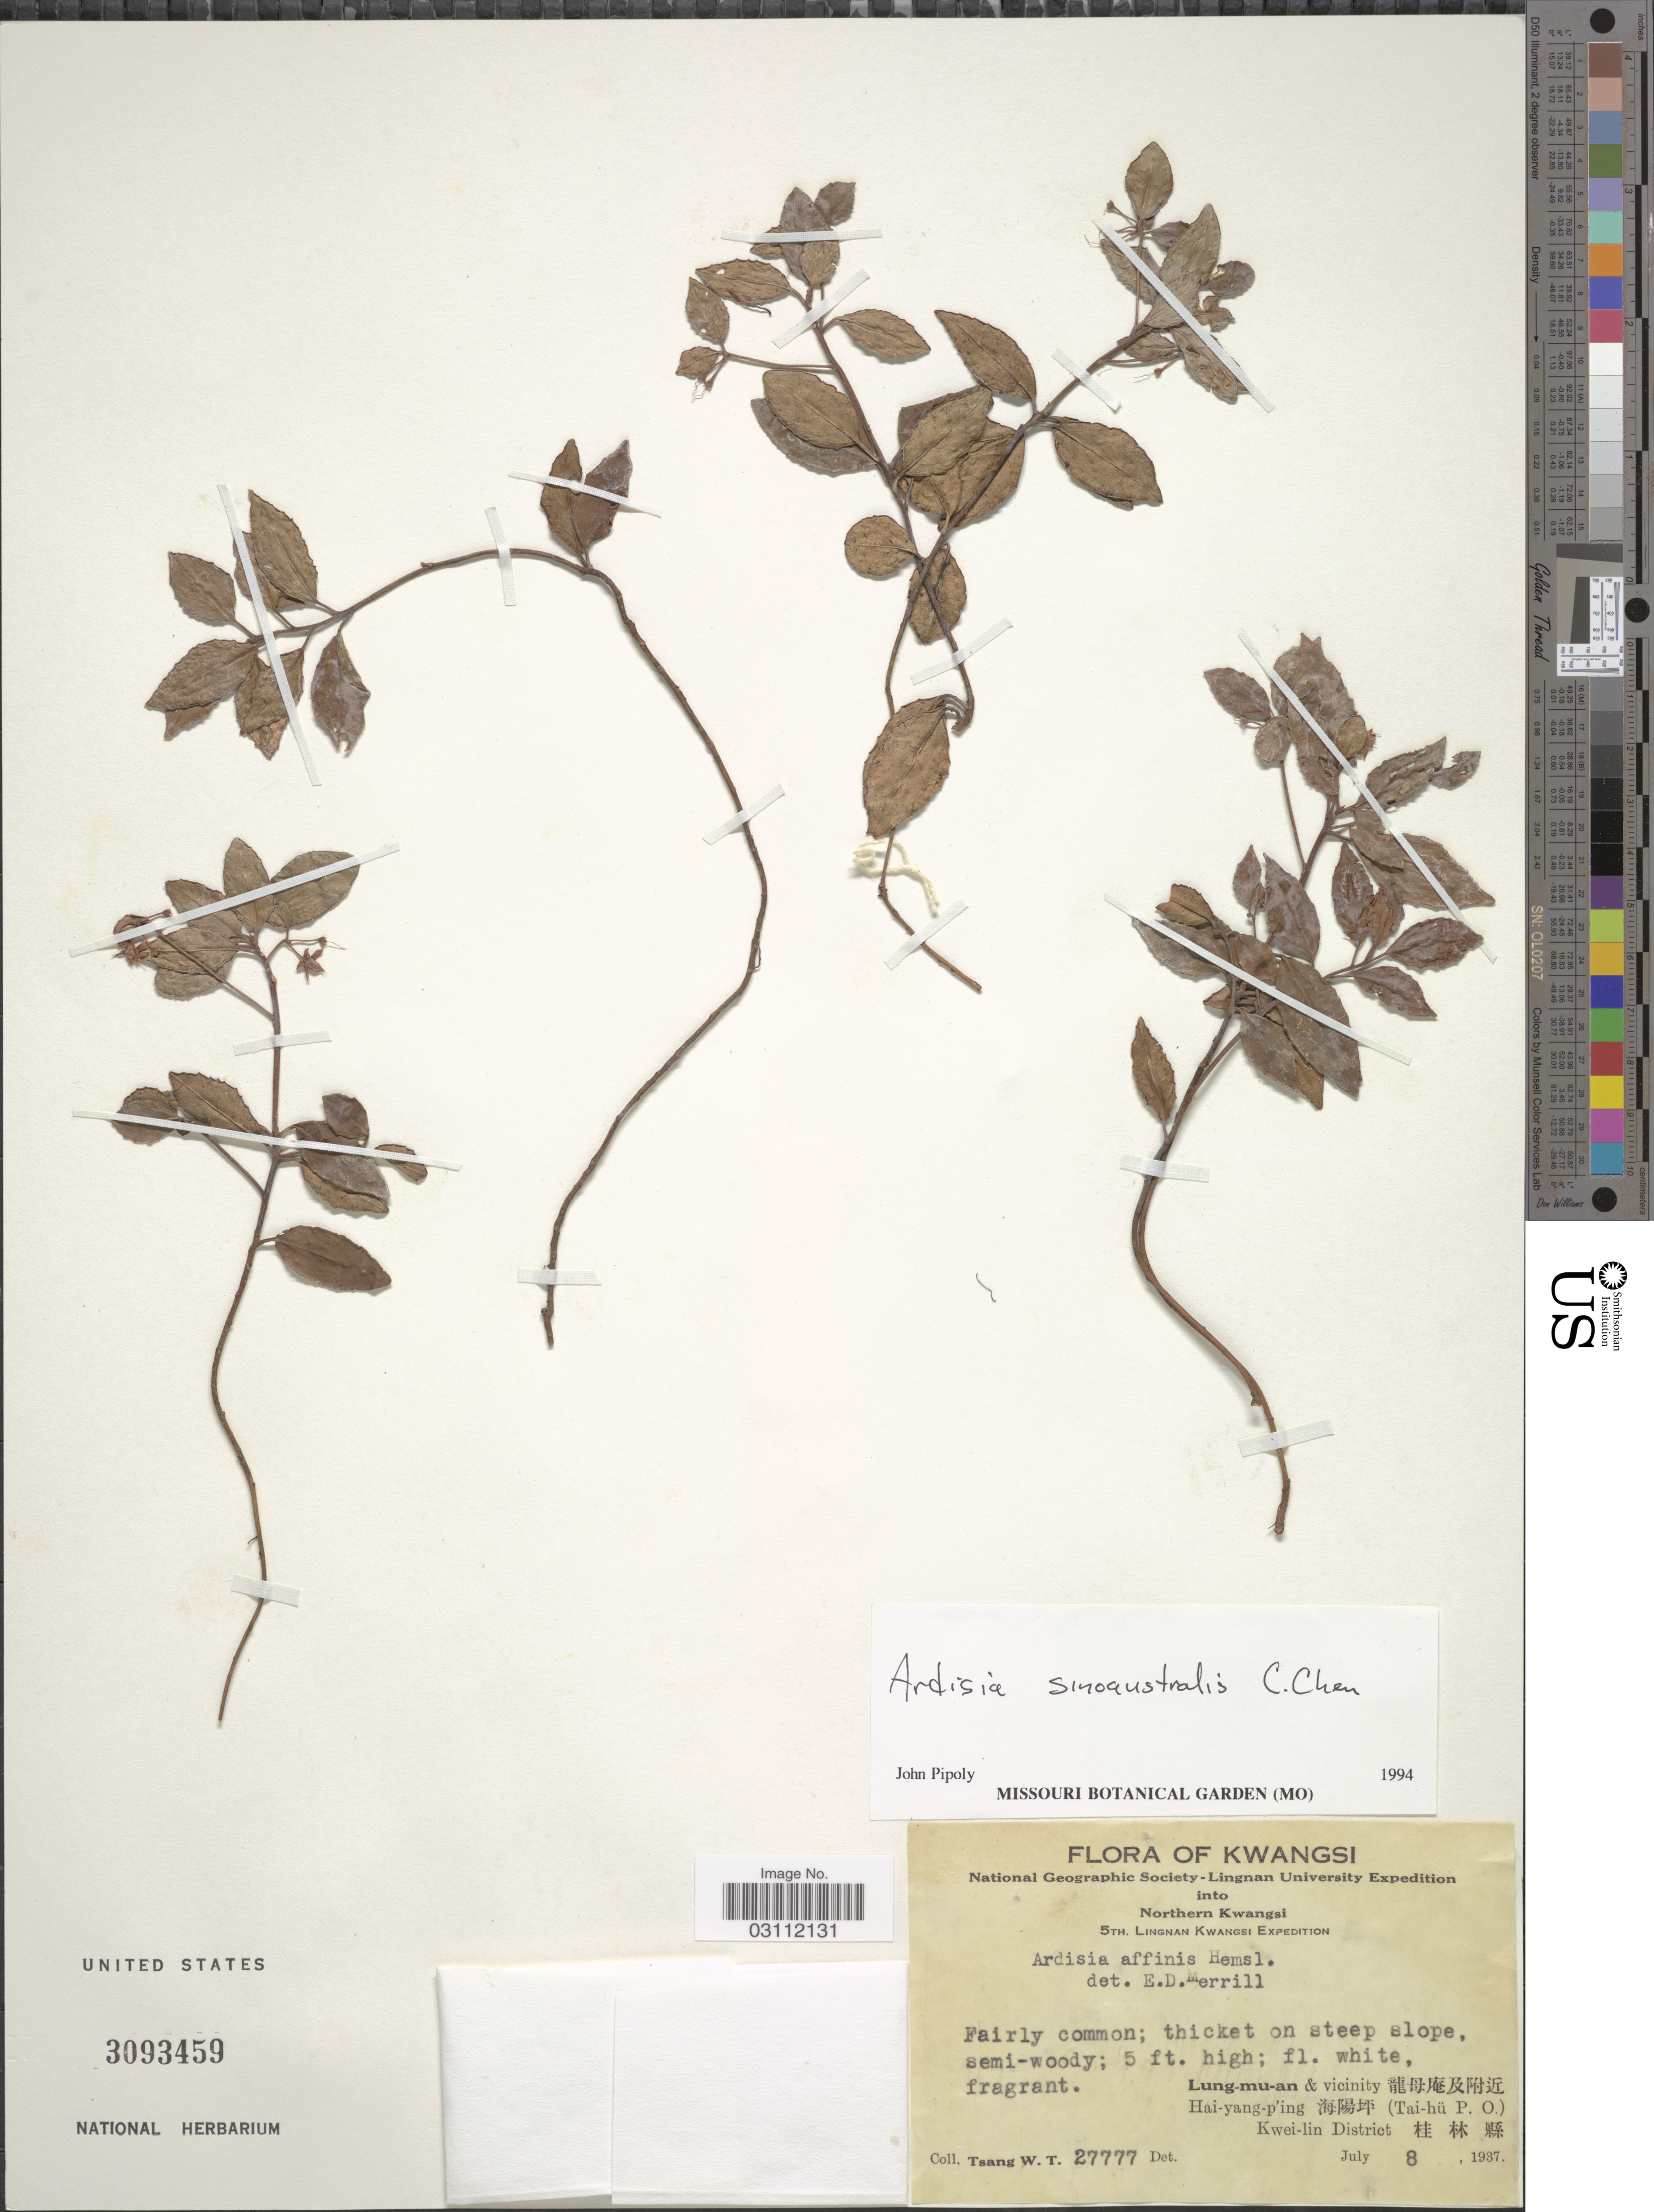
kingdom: Plantae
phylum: Tracheophyta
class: Magnoliopsida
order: Ericales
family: Primulaceae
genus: Ardisia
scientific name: Ardisia sinoaustralis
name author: C. Chen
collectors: W. T. Tsang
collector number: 27777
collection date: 1937-07-08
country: China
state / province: Guangxi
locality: Kwangsi, Northern Kwangsi, Lung-mu-an & vicinity, Hai-yang-p'ing, Kwei-lin District.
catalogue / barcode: US 3093459